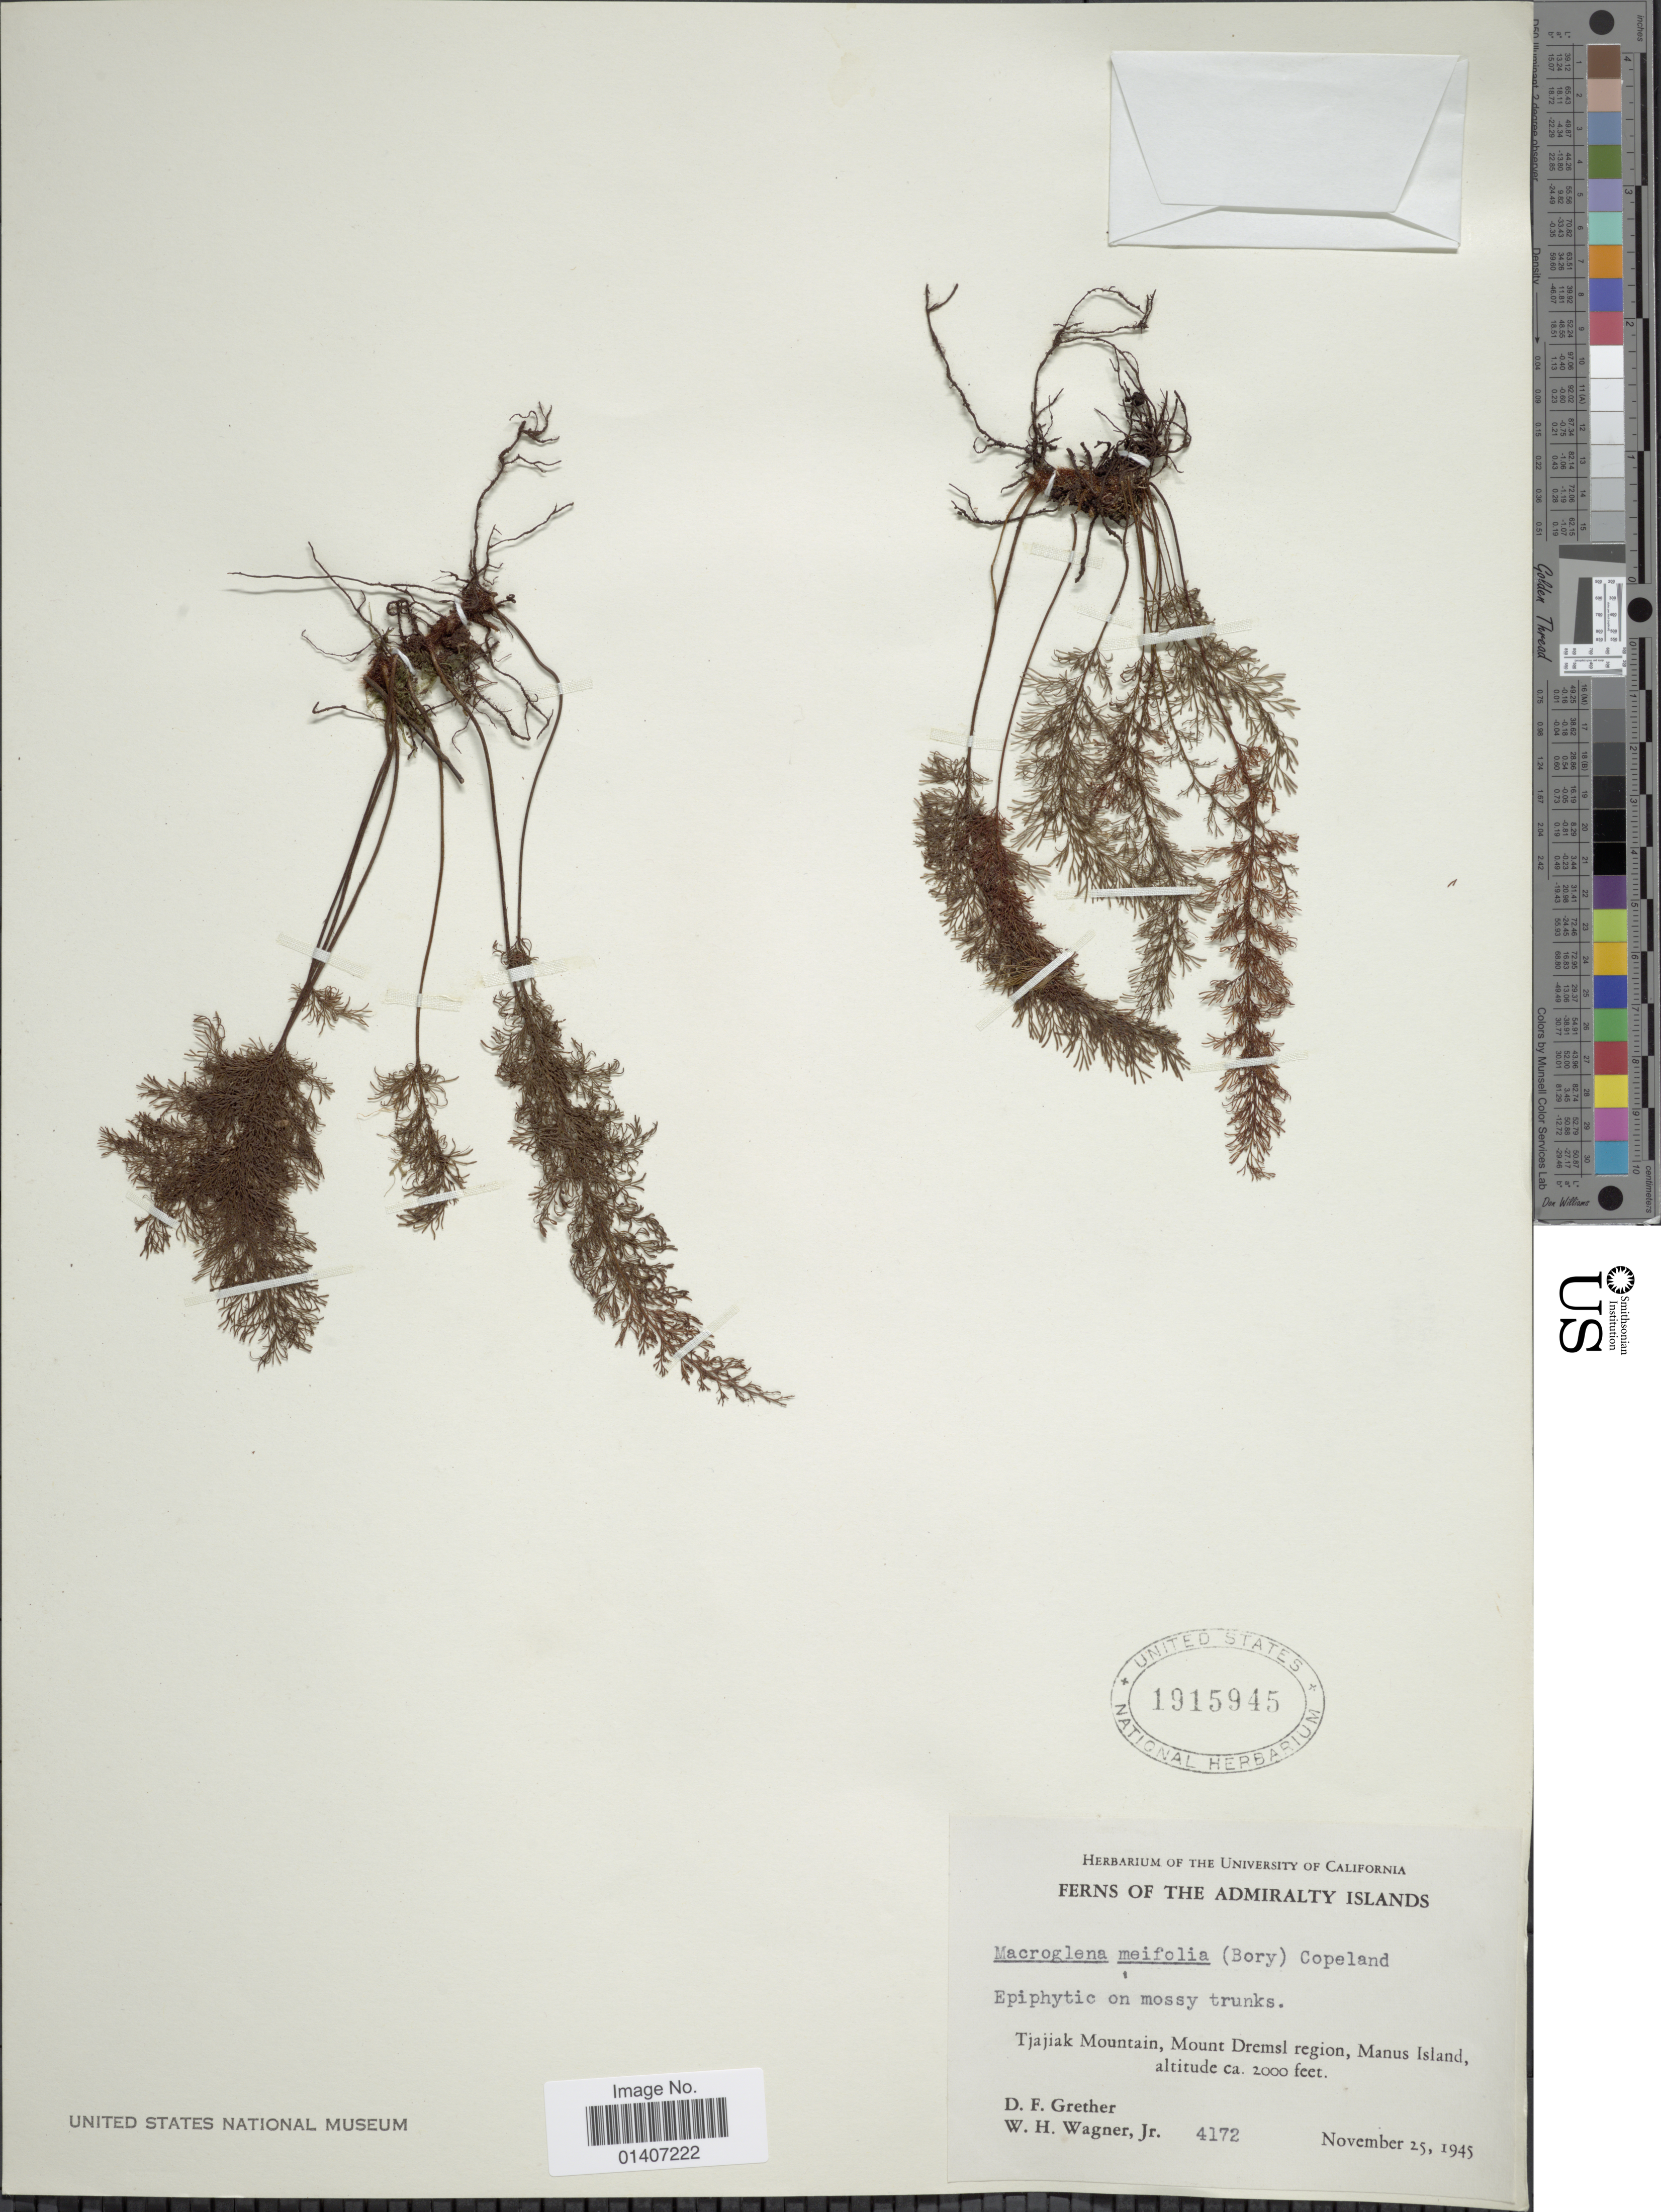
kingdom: Plantae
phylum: Tracheophyta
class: Polypodiopsida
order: Hymenophyllales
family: Hymenophyllaceae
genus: Abrodictyum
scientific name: Abrodictyum meifolium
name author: (Bory) Ebihara & K. Iwats.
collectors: D. F. Grether & W. H. Wagner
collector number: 4172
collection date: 1945-11-25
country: Papua New Guinea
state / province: Manus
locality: Admiralty Islands, Tjajiak Mountain, Mount Dremsl region, Manus Island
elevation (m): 610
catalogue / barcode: US 1915945